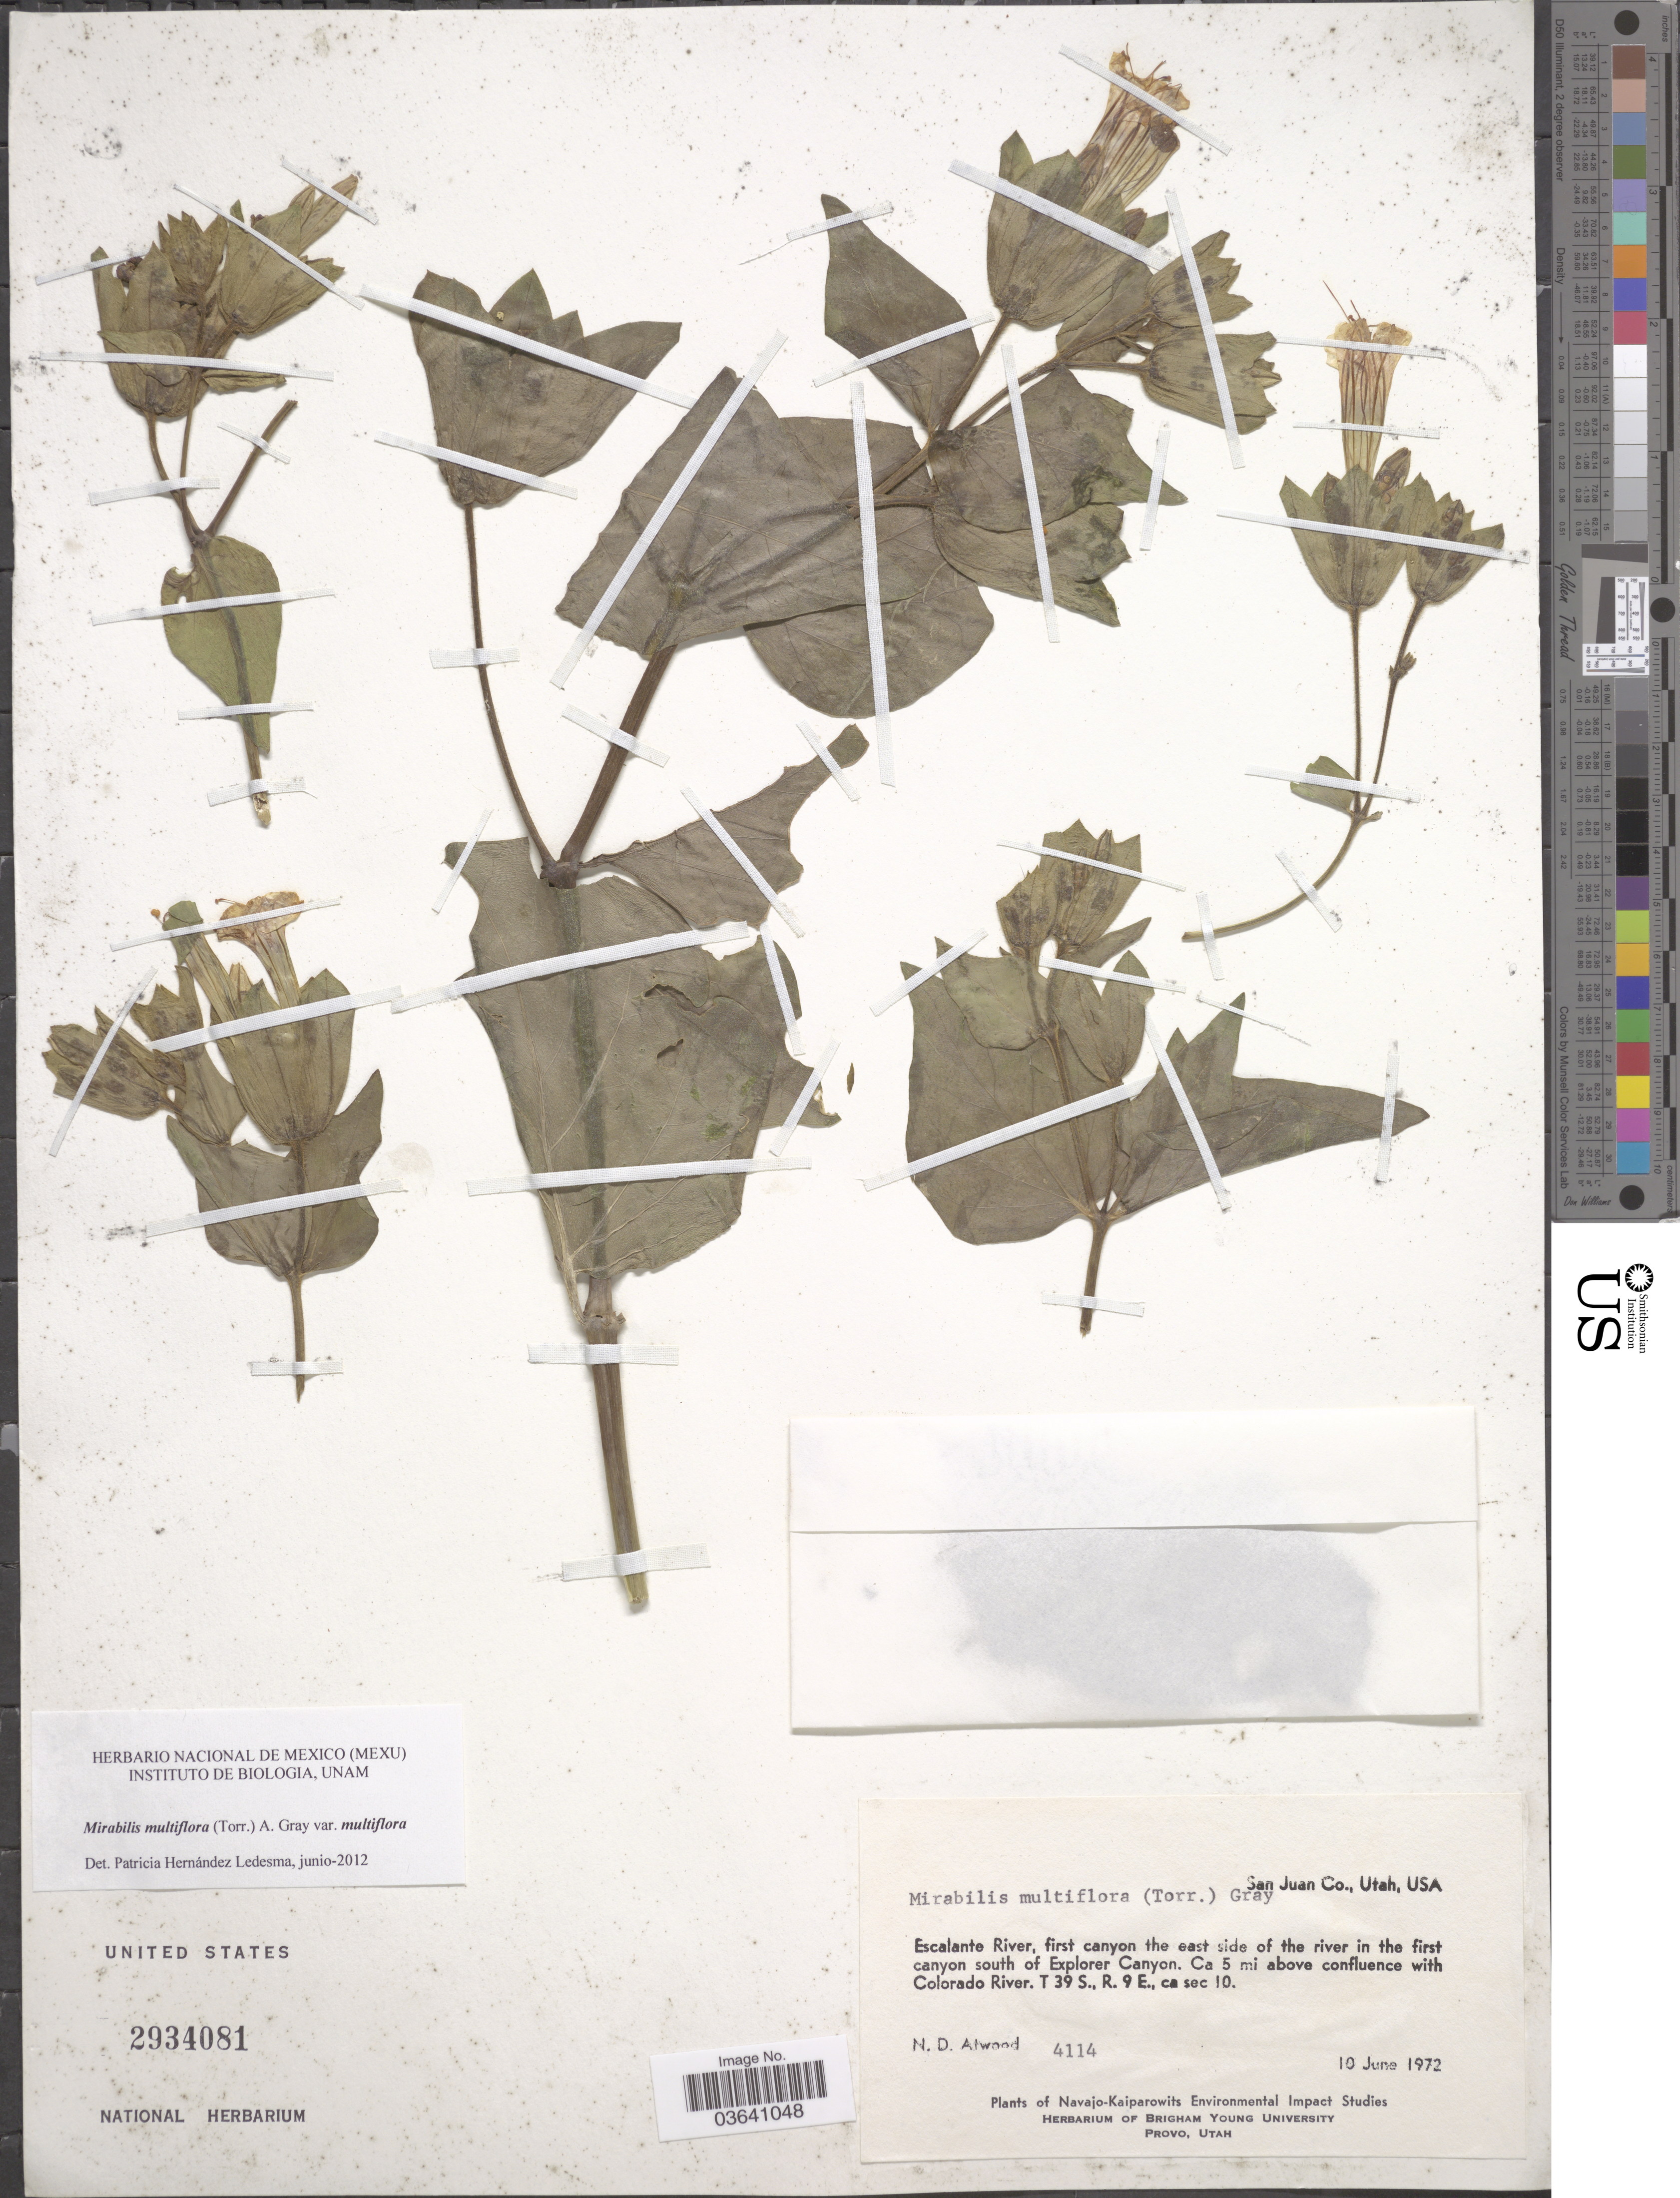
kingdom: Plantae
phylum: Tracheophyta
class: Magnoliopsida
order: Caryophyllales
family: Nyctaginaceae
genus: Mirabilis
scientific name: Mirabilis multiflora var. multiflora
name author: (Torr.) A. Gray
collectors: N. Atwood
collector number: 4114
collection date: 1972-06-10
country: United States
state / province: Utah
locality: San Juan Co. Escalante River, first canyon to the east side of the river in the first canyon south of Explorer Canyon. Ca 5 mi above confluence with Colorado River. T 39 S., R. 9 E., ca. sec 10.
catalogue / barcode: US 2934081